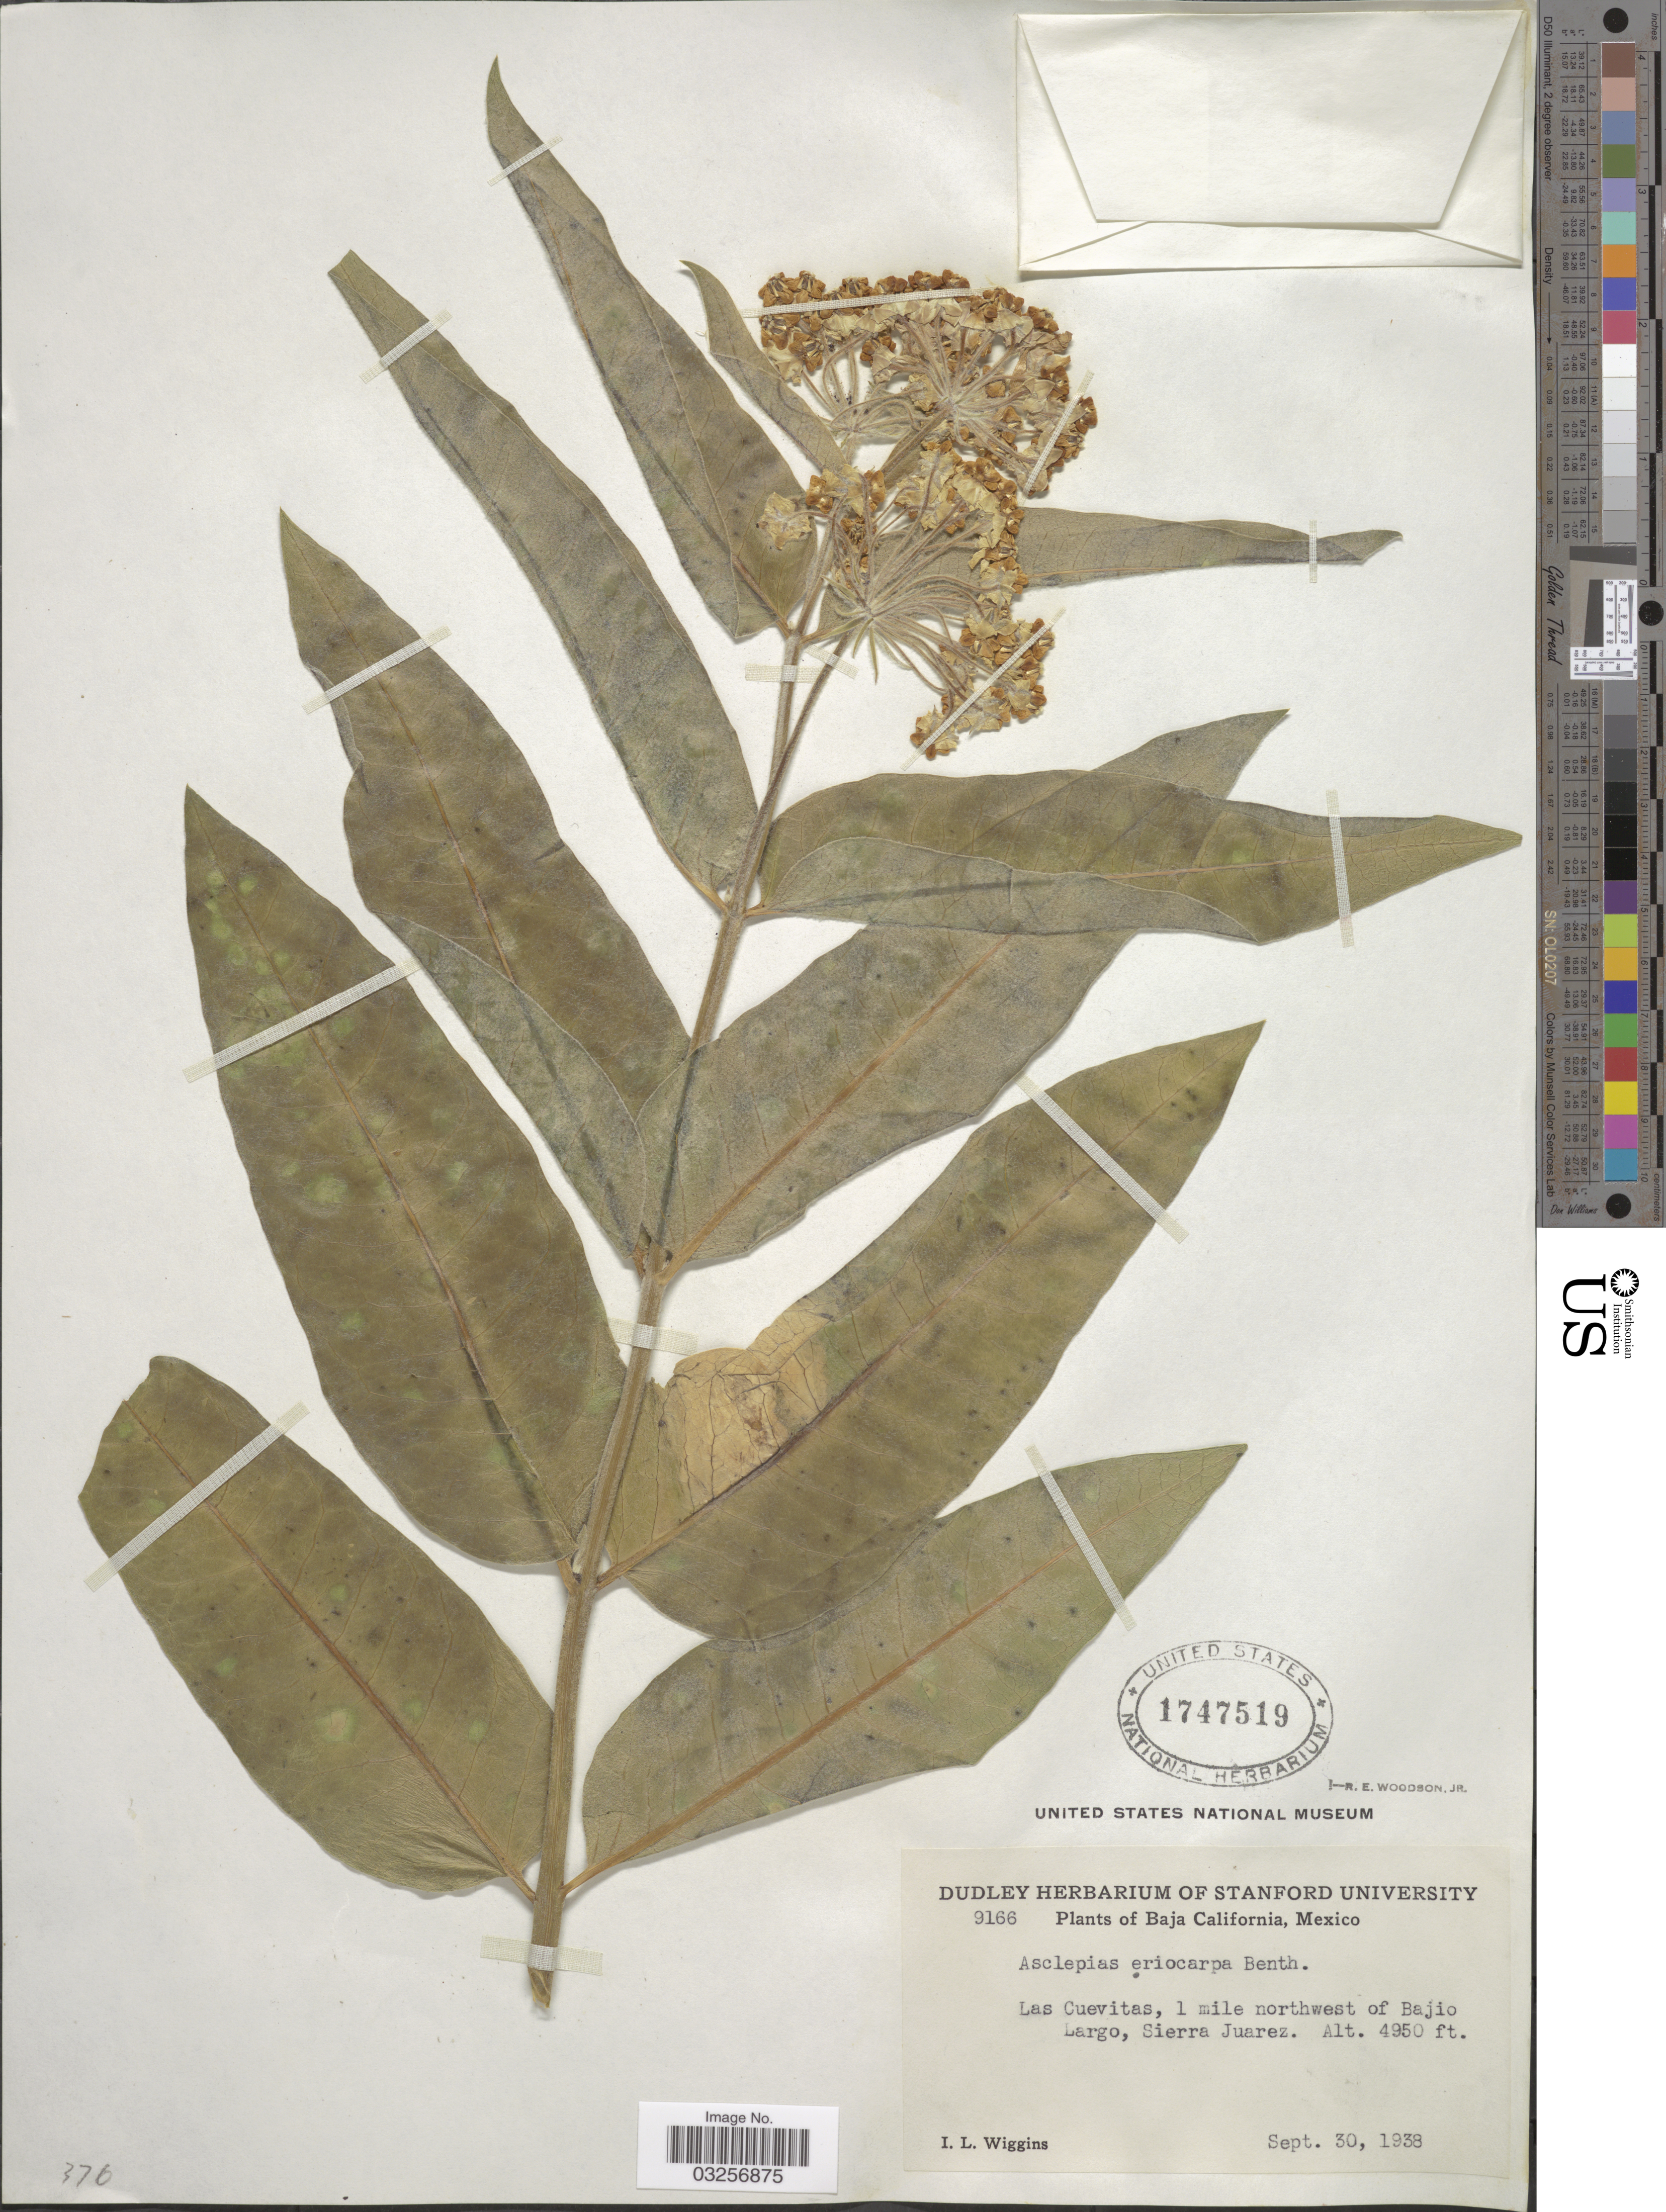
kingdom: Plantae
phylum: Tracheophyta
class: Magnoliopsida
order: Gentianales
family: Apocynaceae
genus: Asclepias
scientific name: Asclepias eriocarpa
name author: Benth.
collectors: I. L. Wiggins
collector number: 9166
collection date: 1938-09-30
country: Mexico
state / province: Baja California Norte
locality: Las Cuevitas, 1 mile northwest of Bajio Largo, Sierra Juarez.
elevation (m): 1509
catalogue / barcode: US 1747519